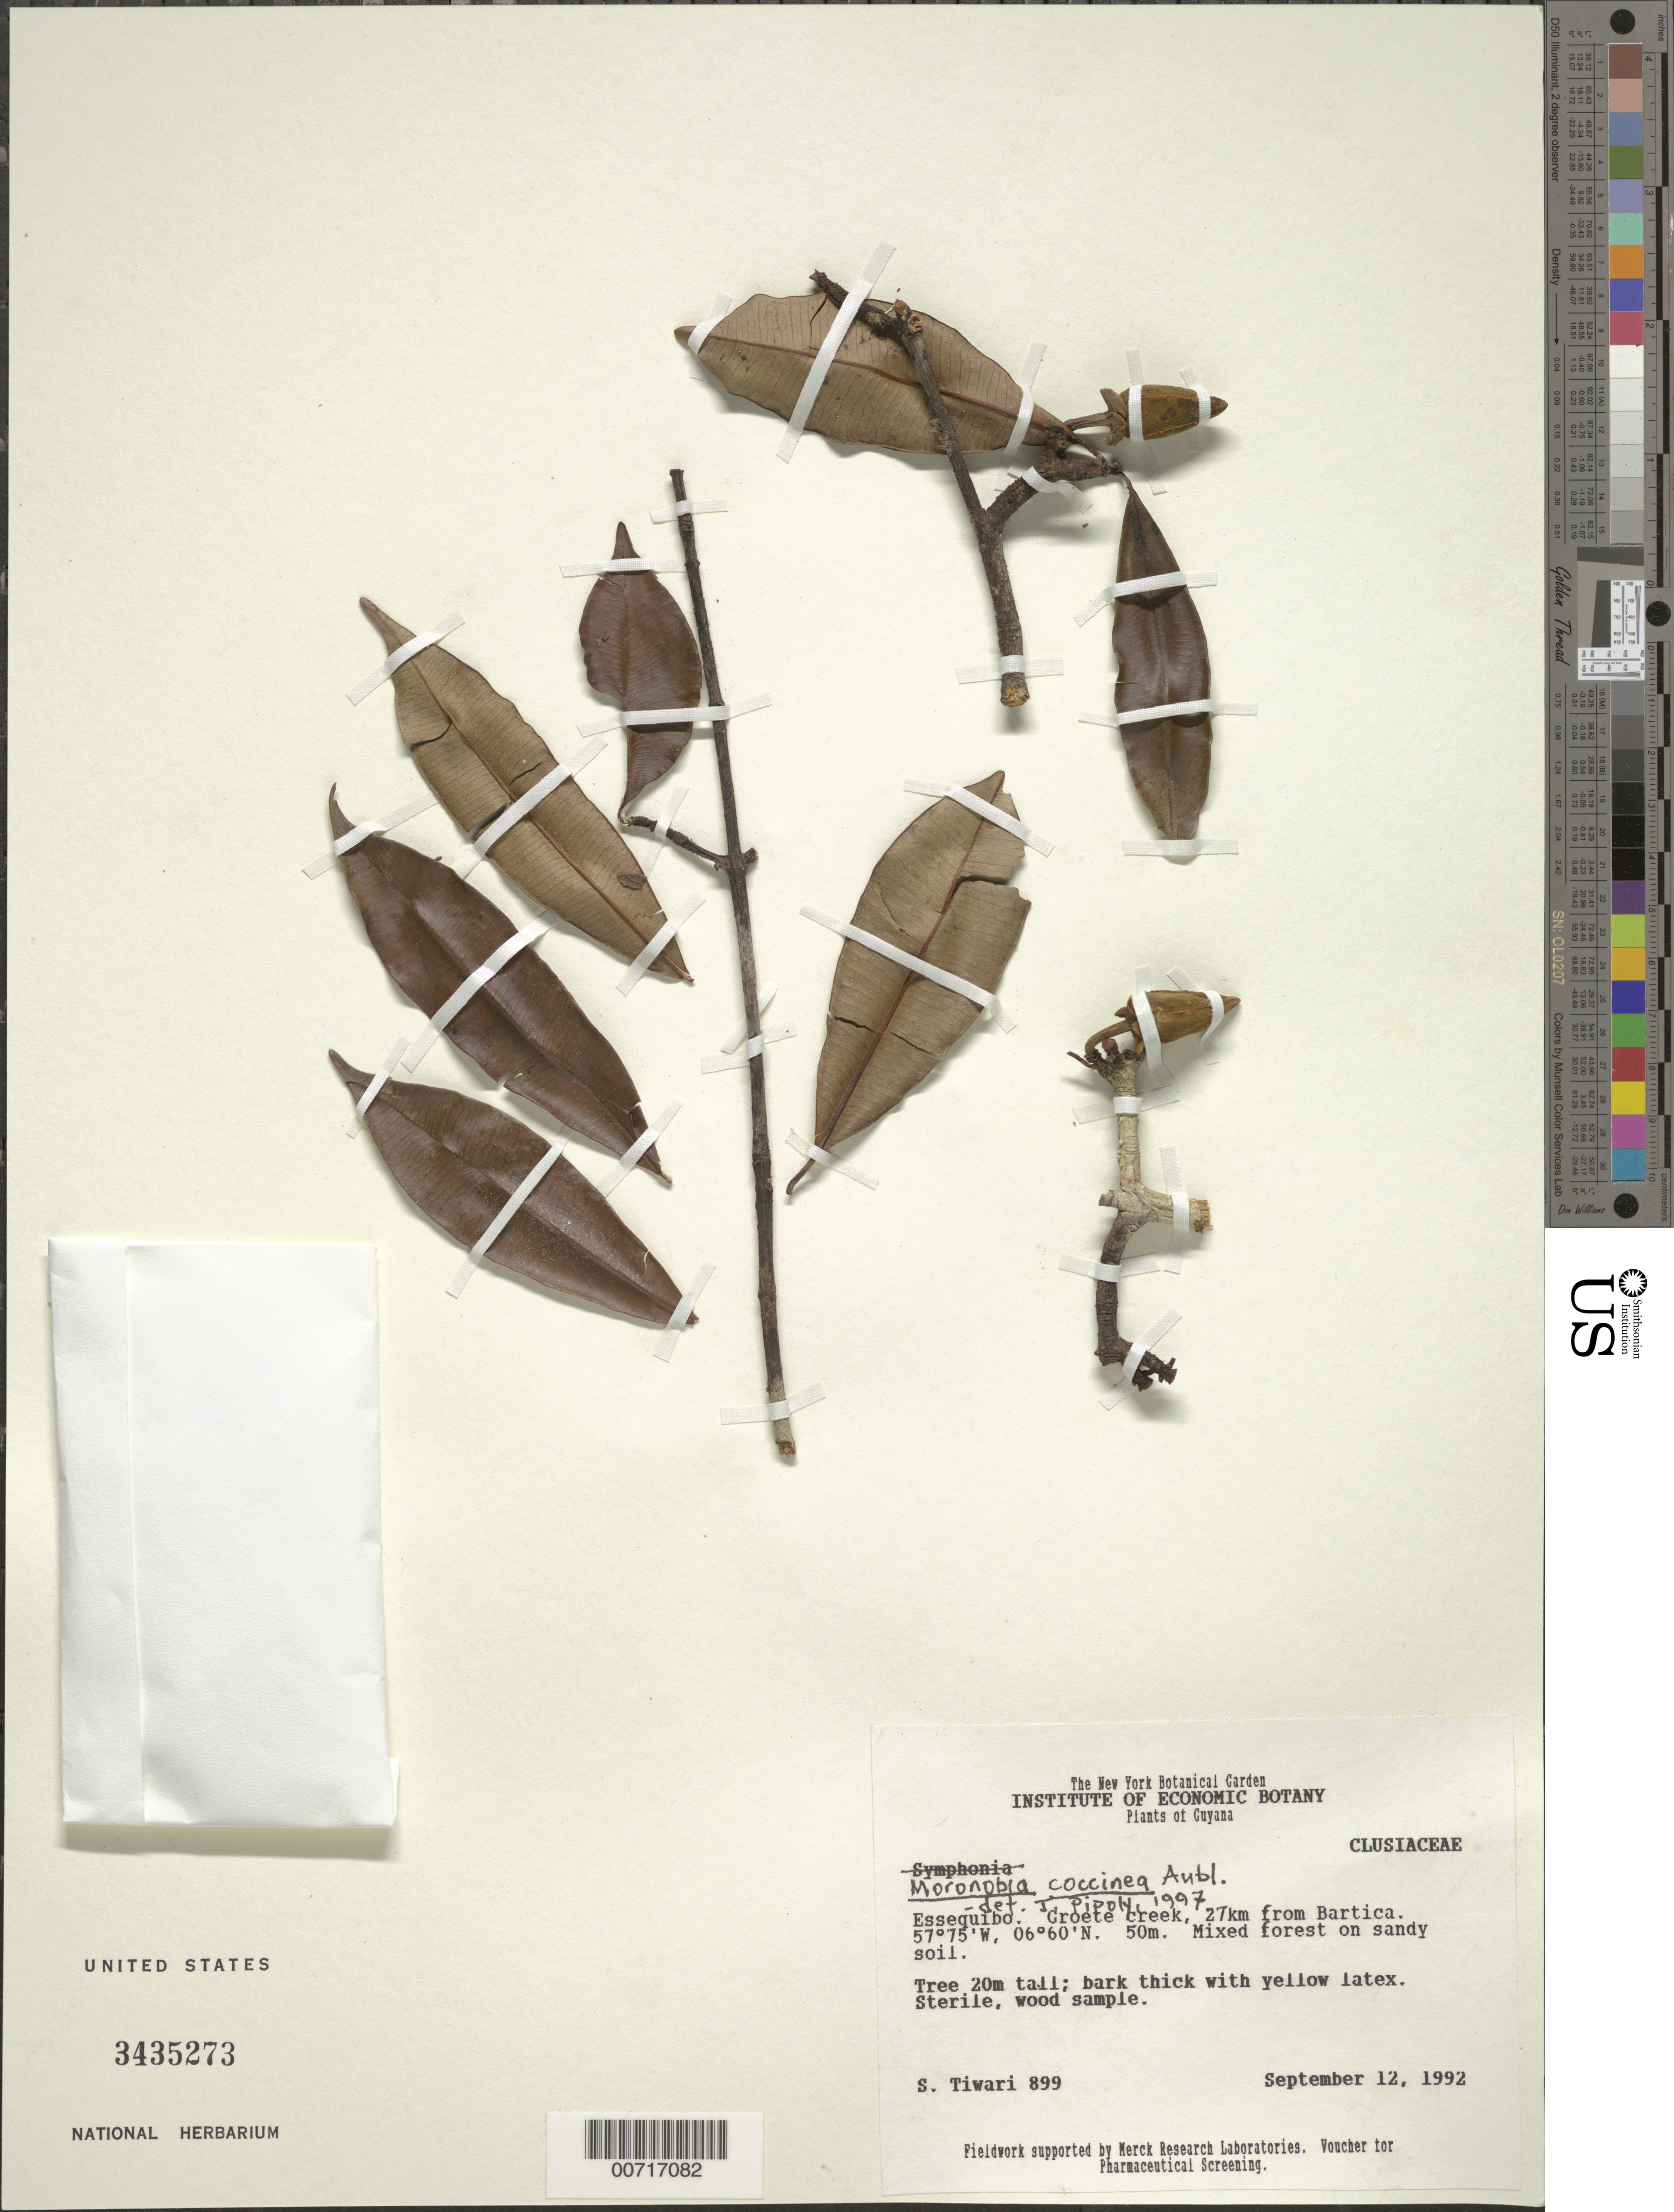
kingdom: Plantae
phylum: Tracheophyta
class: Magnoliopsida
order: Malpighiales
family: Clusiaceae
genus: Moronobea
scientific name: Moronobea coccinea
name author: Aubl.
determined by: Pipoly, J. J., III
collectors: S. Tiwari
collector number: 899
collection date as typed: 12-Sep-92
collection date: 1992-09-12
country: Guyana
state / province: Essequibo Isl-W. Demerara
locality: Essequibo; Groete Creek, 27 km from Bartica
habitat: Mixed forest on sandy soil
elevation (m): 50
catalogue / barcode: US 3435273